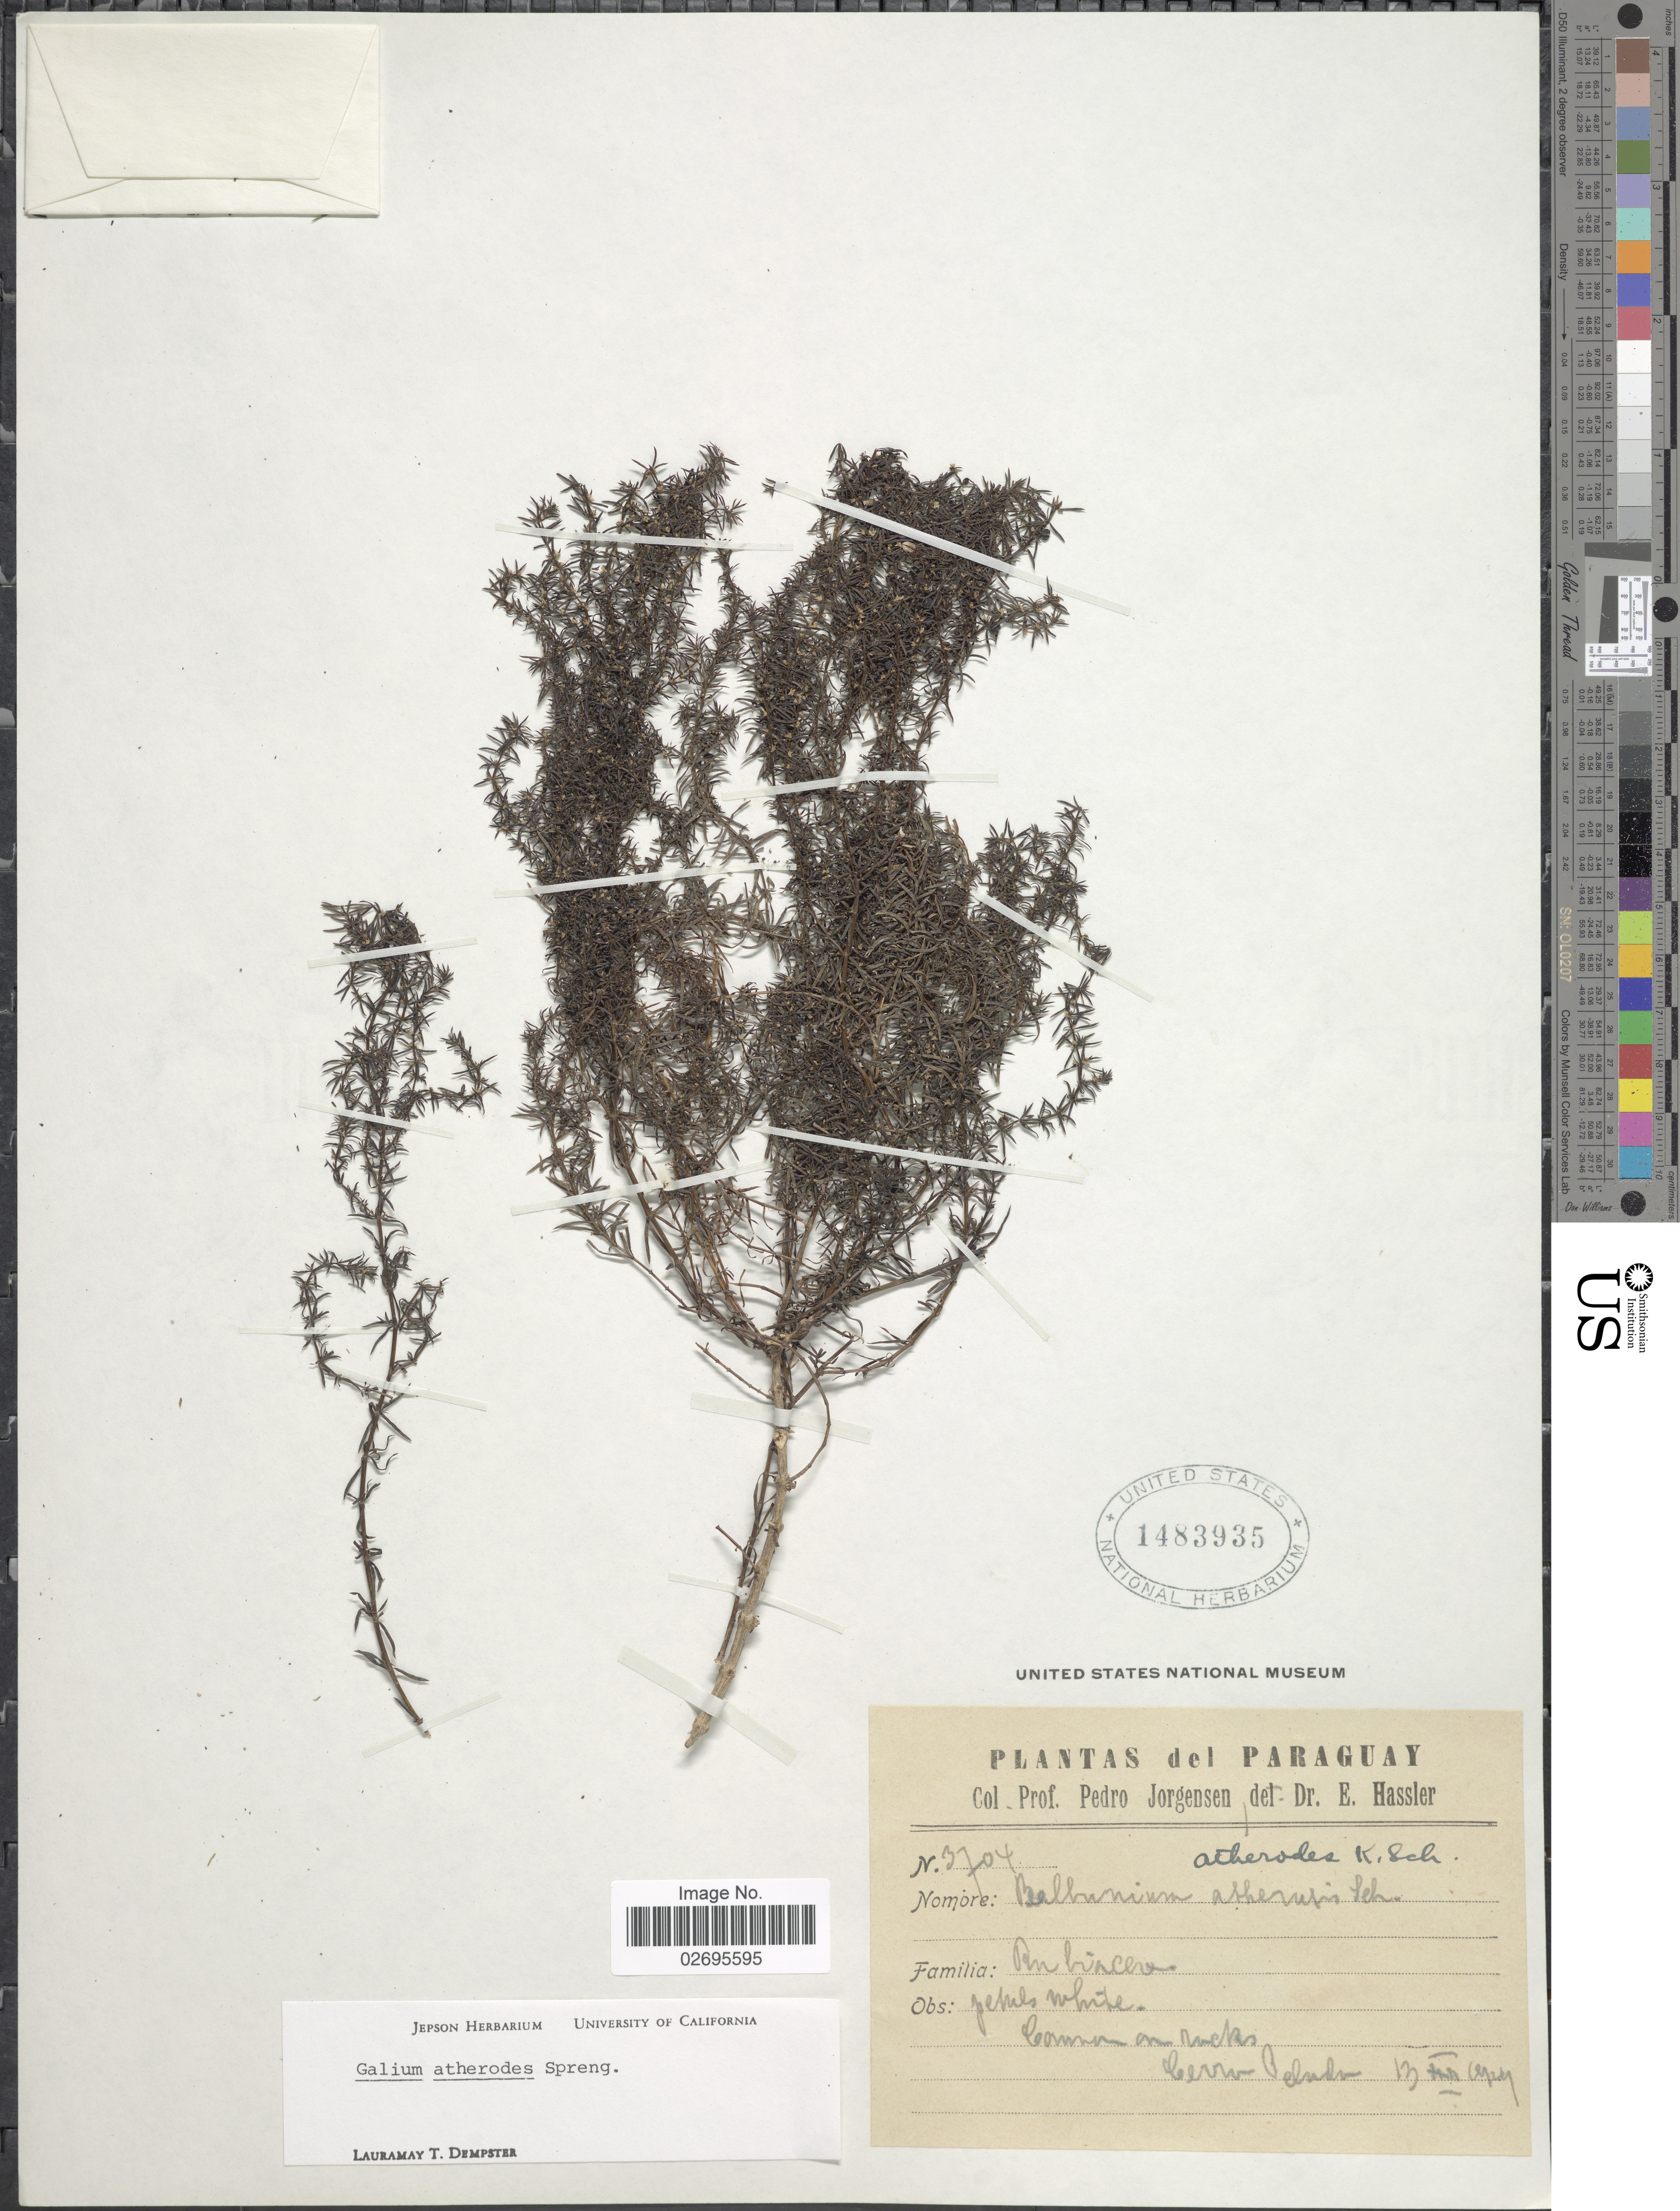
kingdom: Plantae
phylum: Tracheophyta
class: Magnoliopsida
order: Gentianales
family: Rubiaceae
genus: Galium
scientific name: Galium atherodes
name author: Spreng.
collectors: P. Jörgensen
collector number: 3704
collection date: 1929-12-13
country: Paraguay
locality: Common on rocks, Cerro Pelado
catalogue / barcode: US 1483935